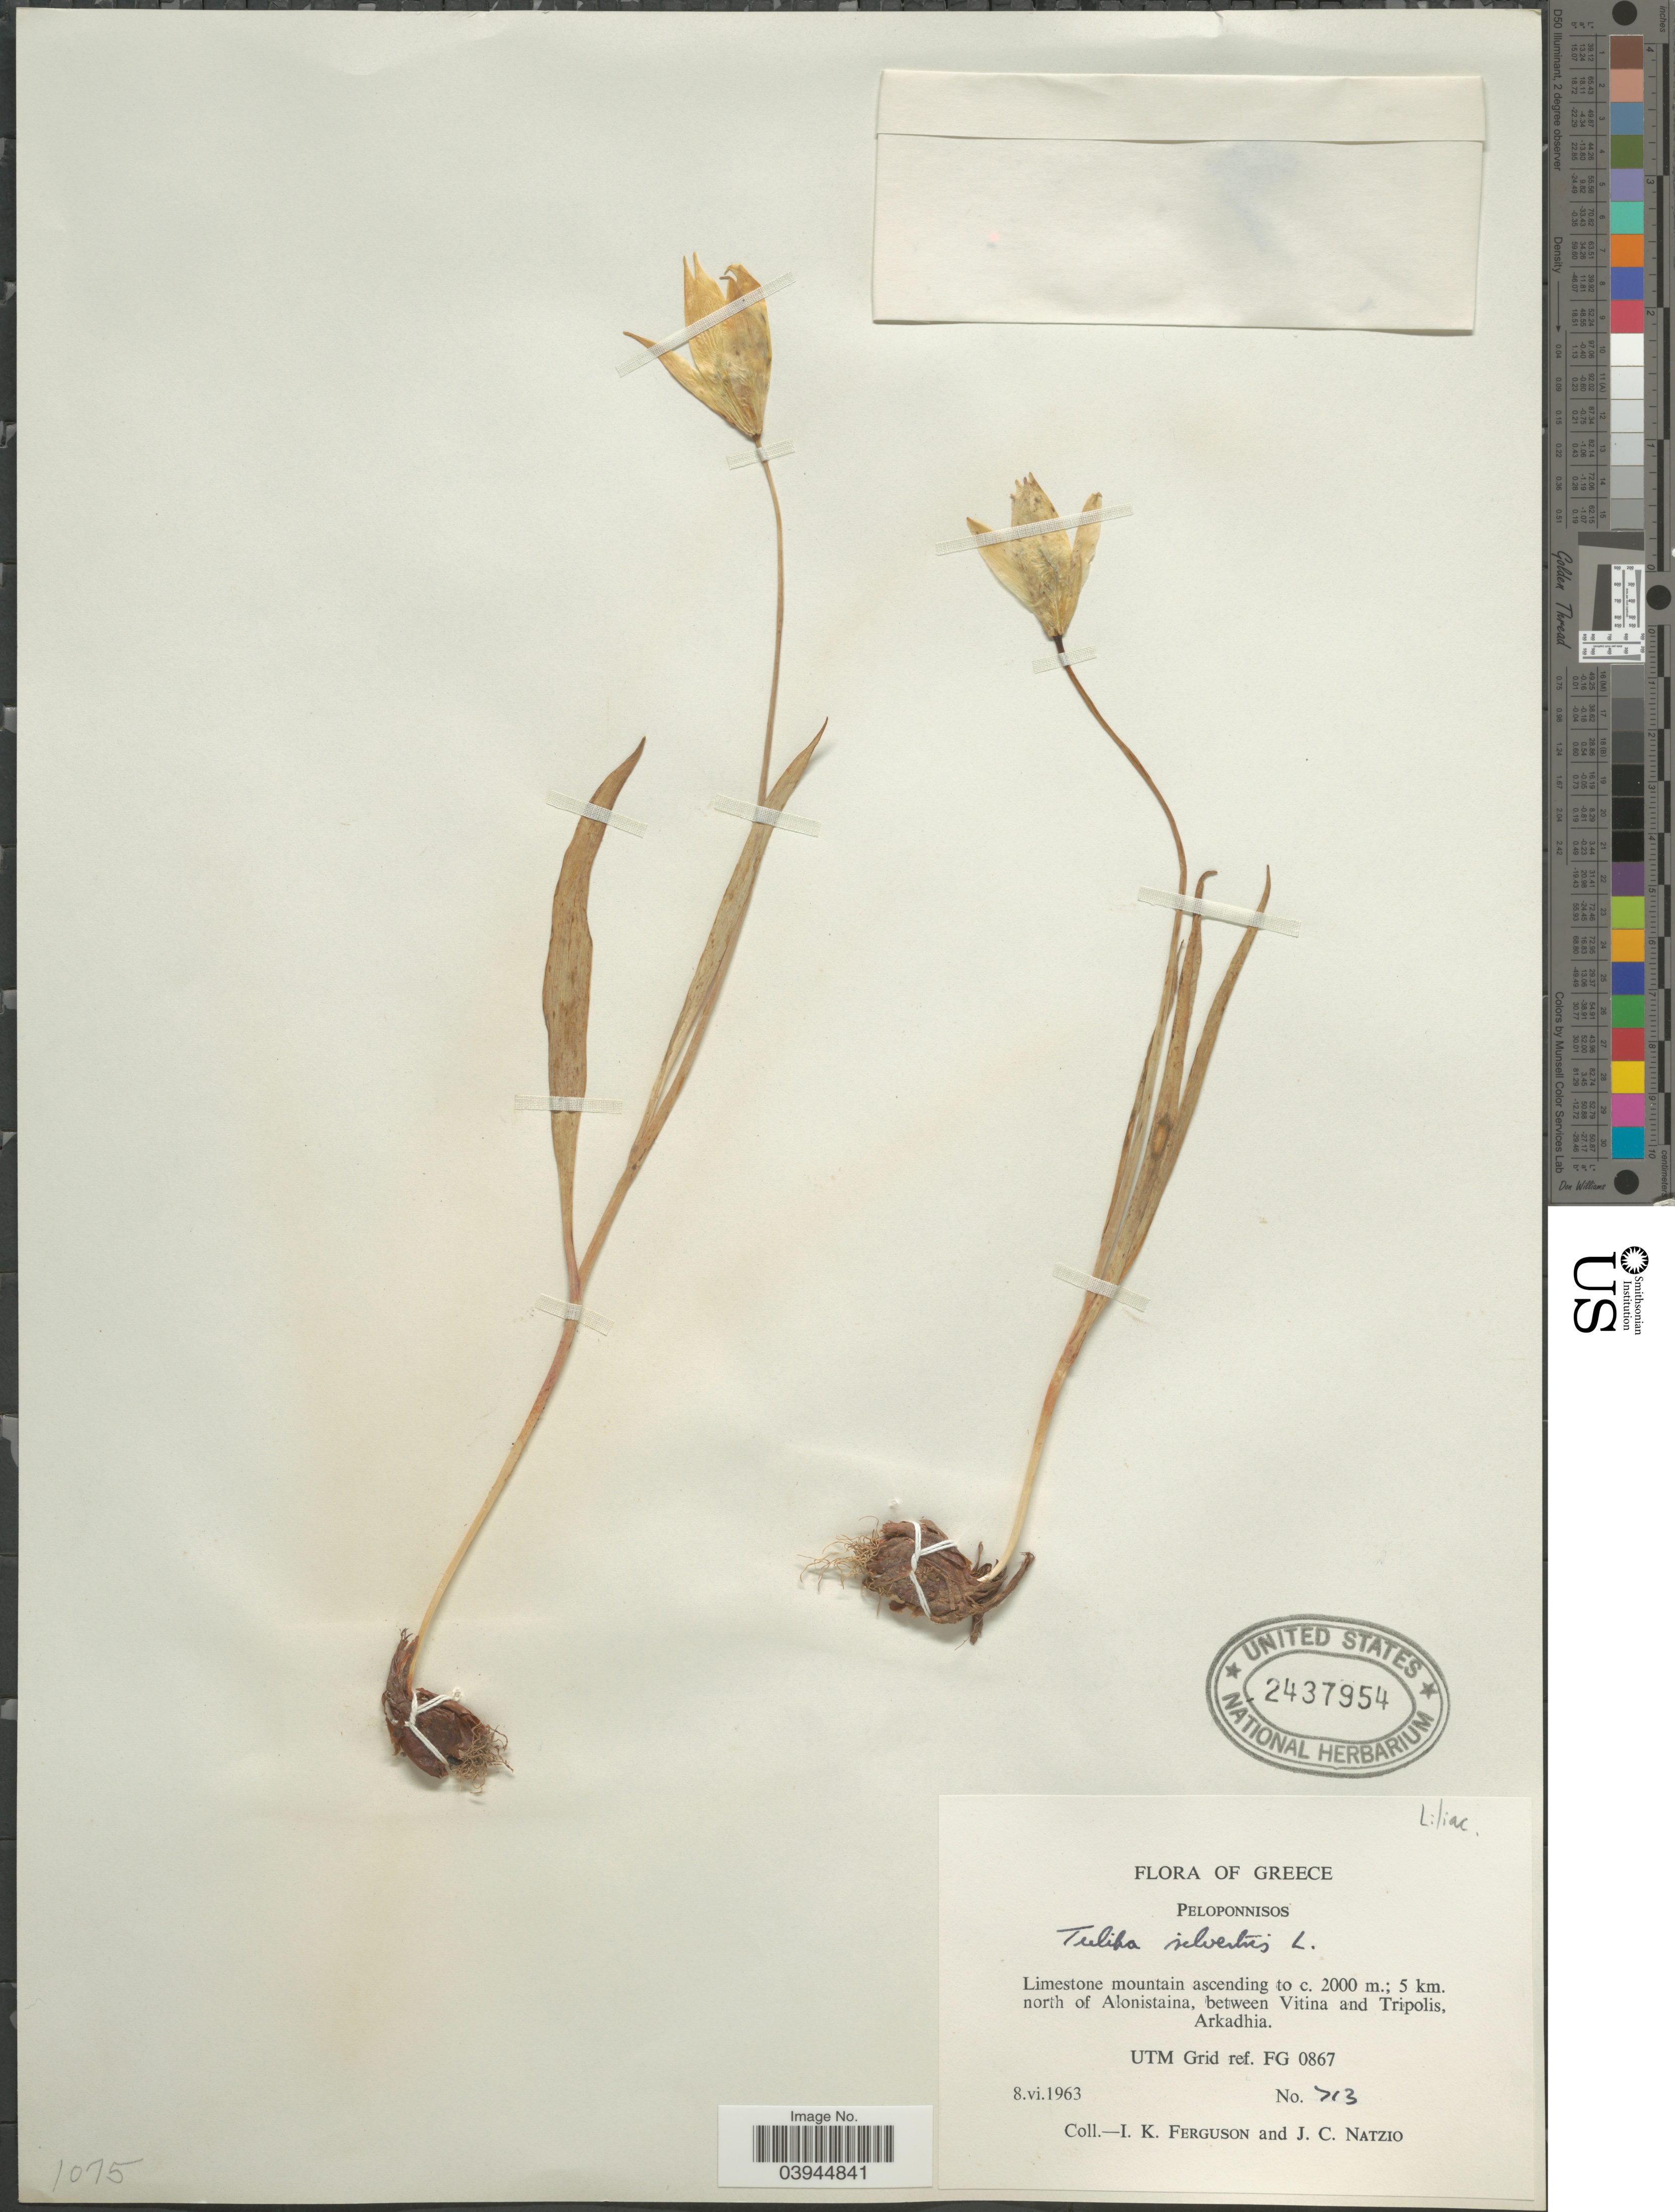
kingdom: Plantae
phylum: Tracheophyta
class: Liliopsida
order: Liliales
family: Liliaceae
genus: Tulipa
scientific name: Tulipa silvestris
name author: L.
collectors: I. K. Ferguson & J. Natzio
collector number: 713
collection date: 1963-06-08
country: Greece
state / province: Peloponnese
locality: Limestone mountain; 5 km. north of Alonistaina, between Vitina and Tripolis, Arkadhia. UTM Grid ref. FG 0867.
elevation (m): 2000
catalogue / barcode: US 2437954